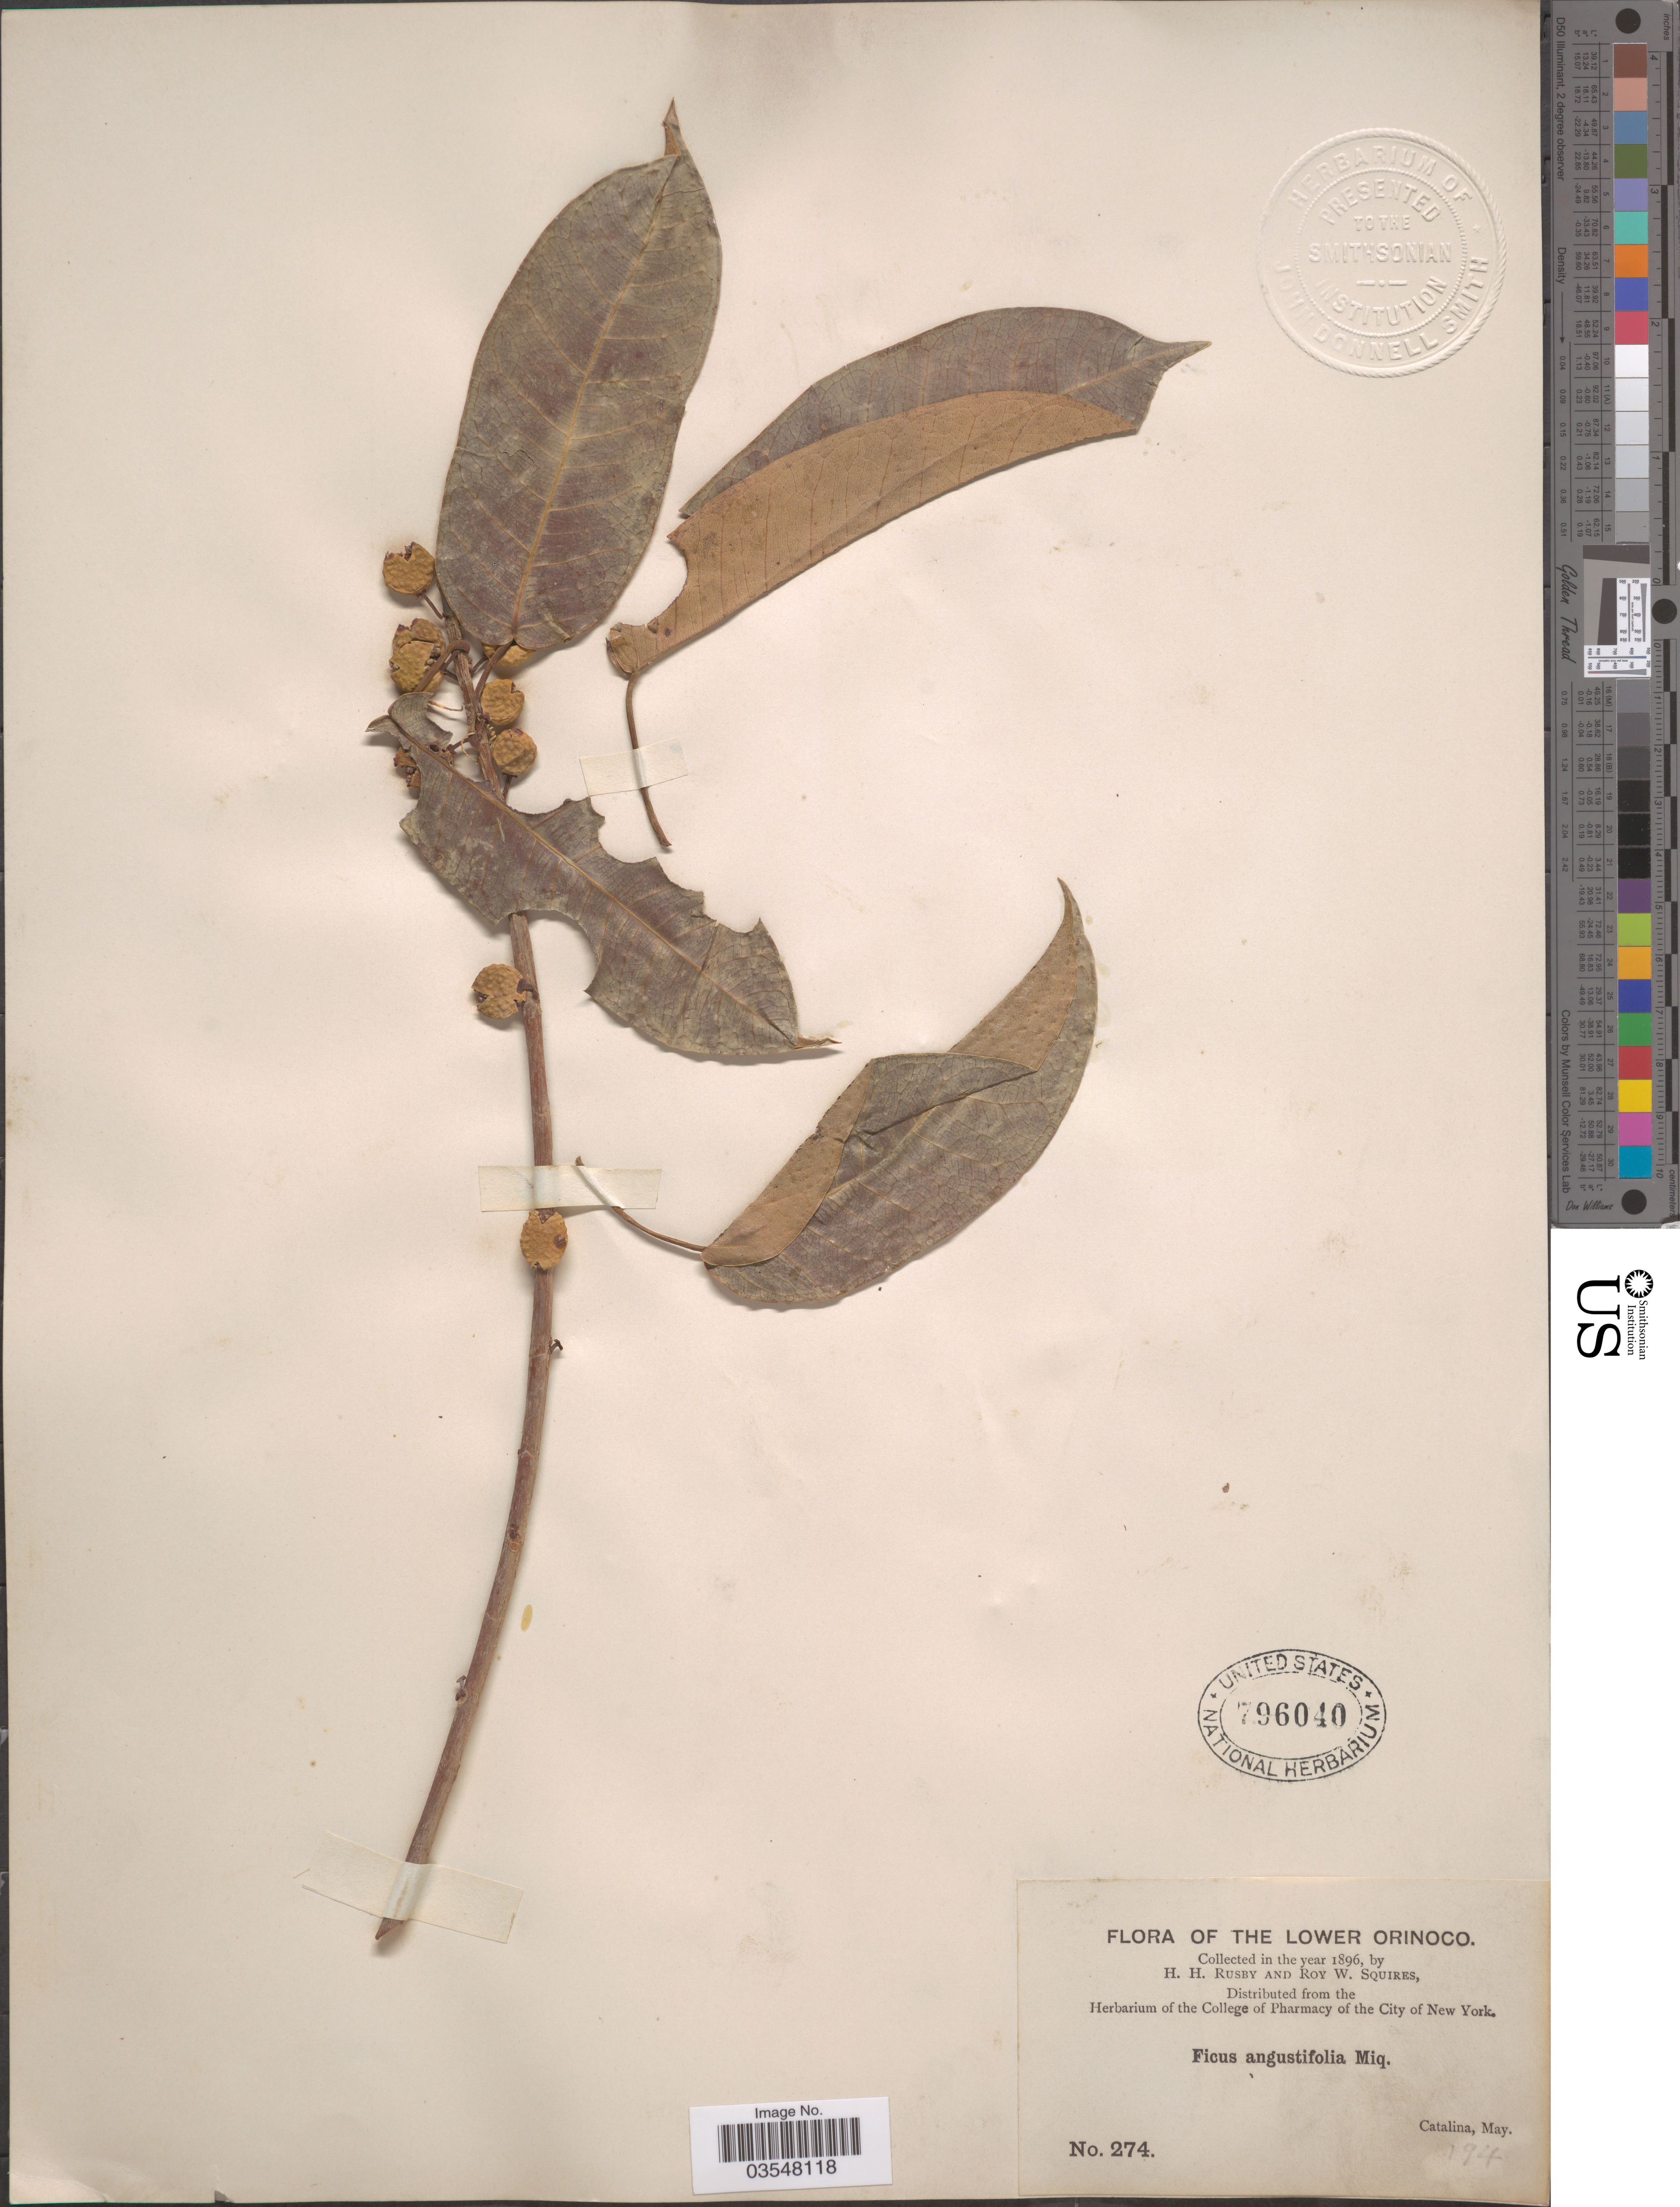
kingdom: Plantae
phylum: Tracheophyta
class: Magnoliopsida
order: Rosales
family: Moraceae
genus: Ficus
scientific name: Ficus amazonica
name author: (Miq.) Miq.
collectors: H. H. Rusby & R. Squires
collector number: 274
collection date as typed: May 1896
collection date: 1896-05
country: Venezuela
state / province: Delta Amacuro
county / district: Tucupita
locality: Lower Orinoco, Santa Catalina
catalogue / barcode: US 796040